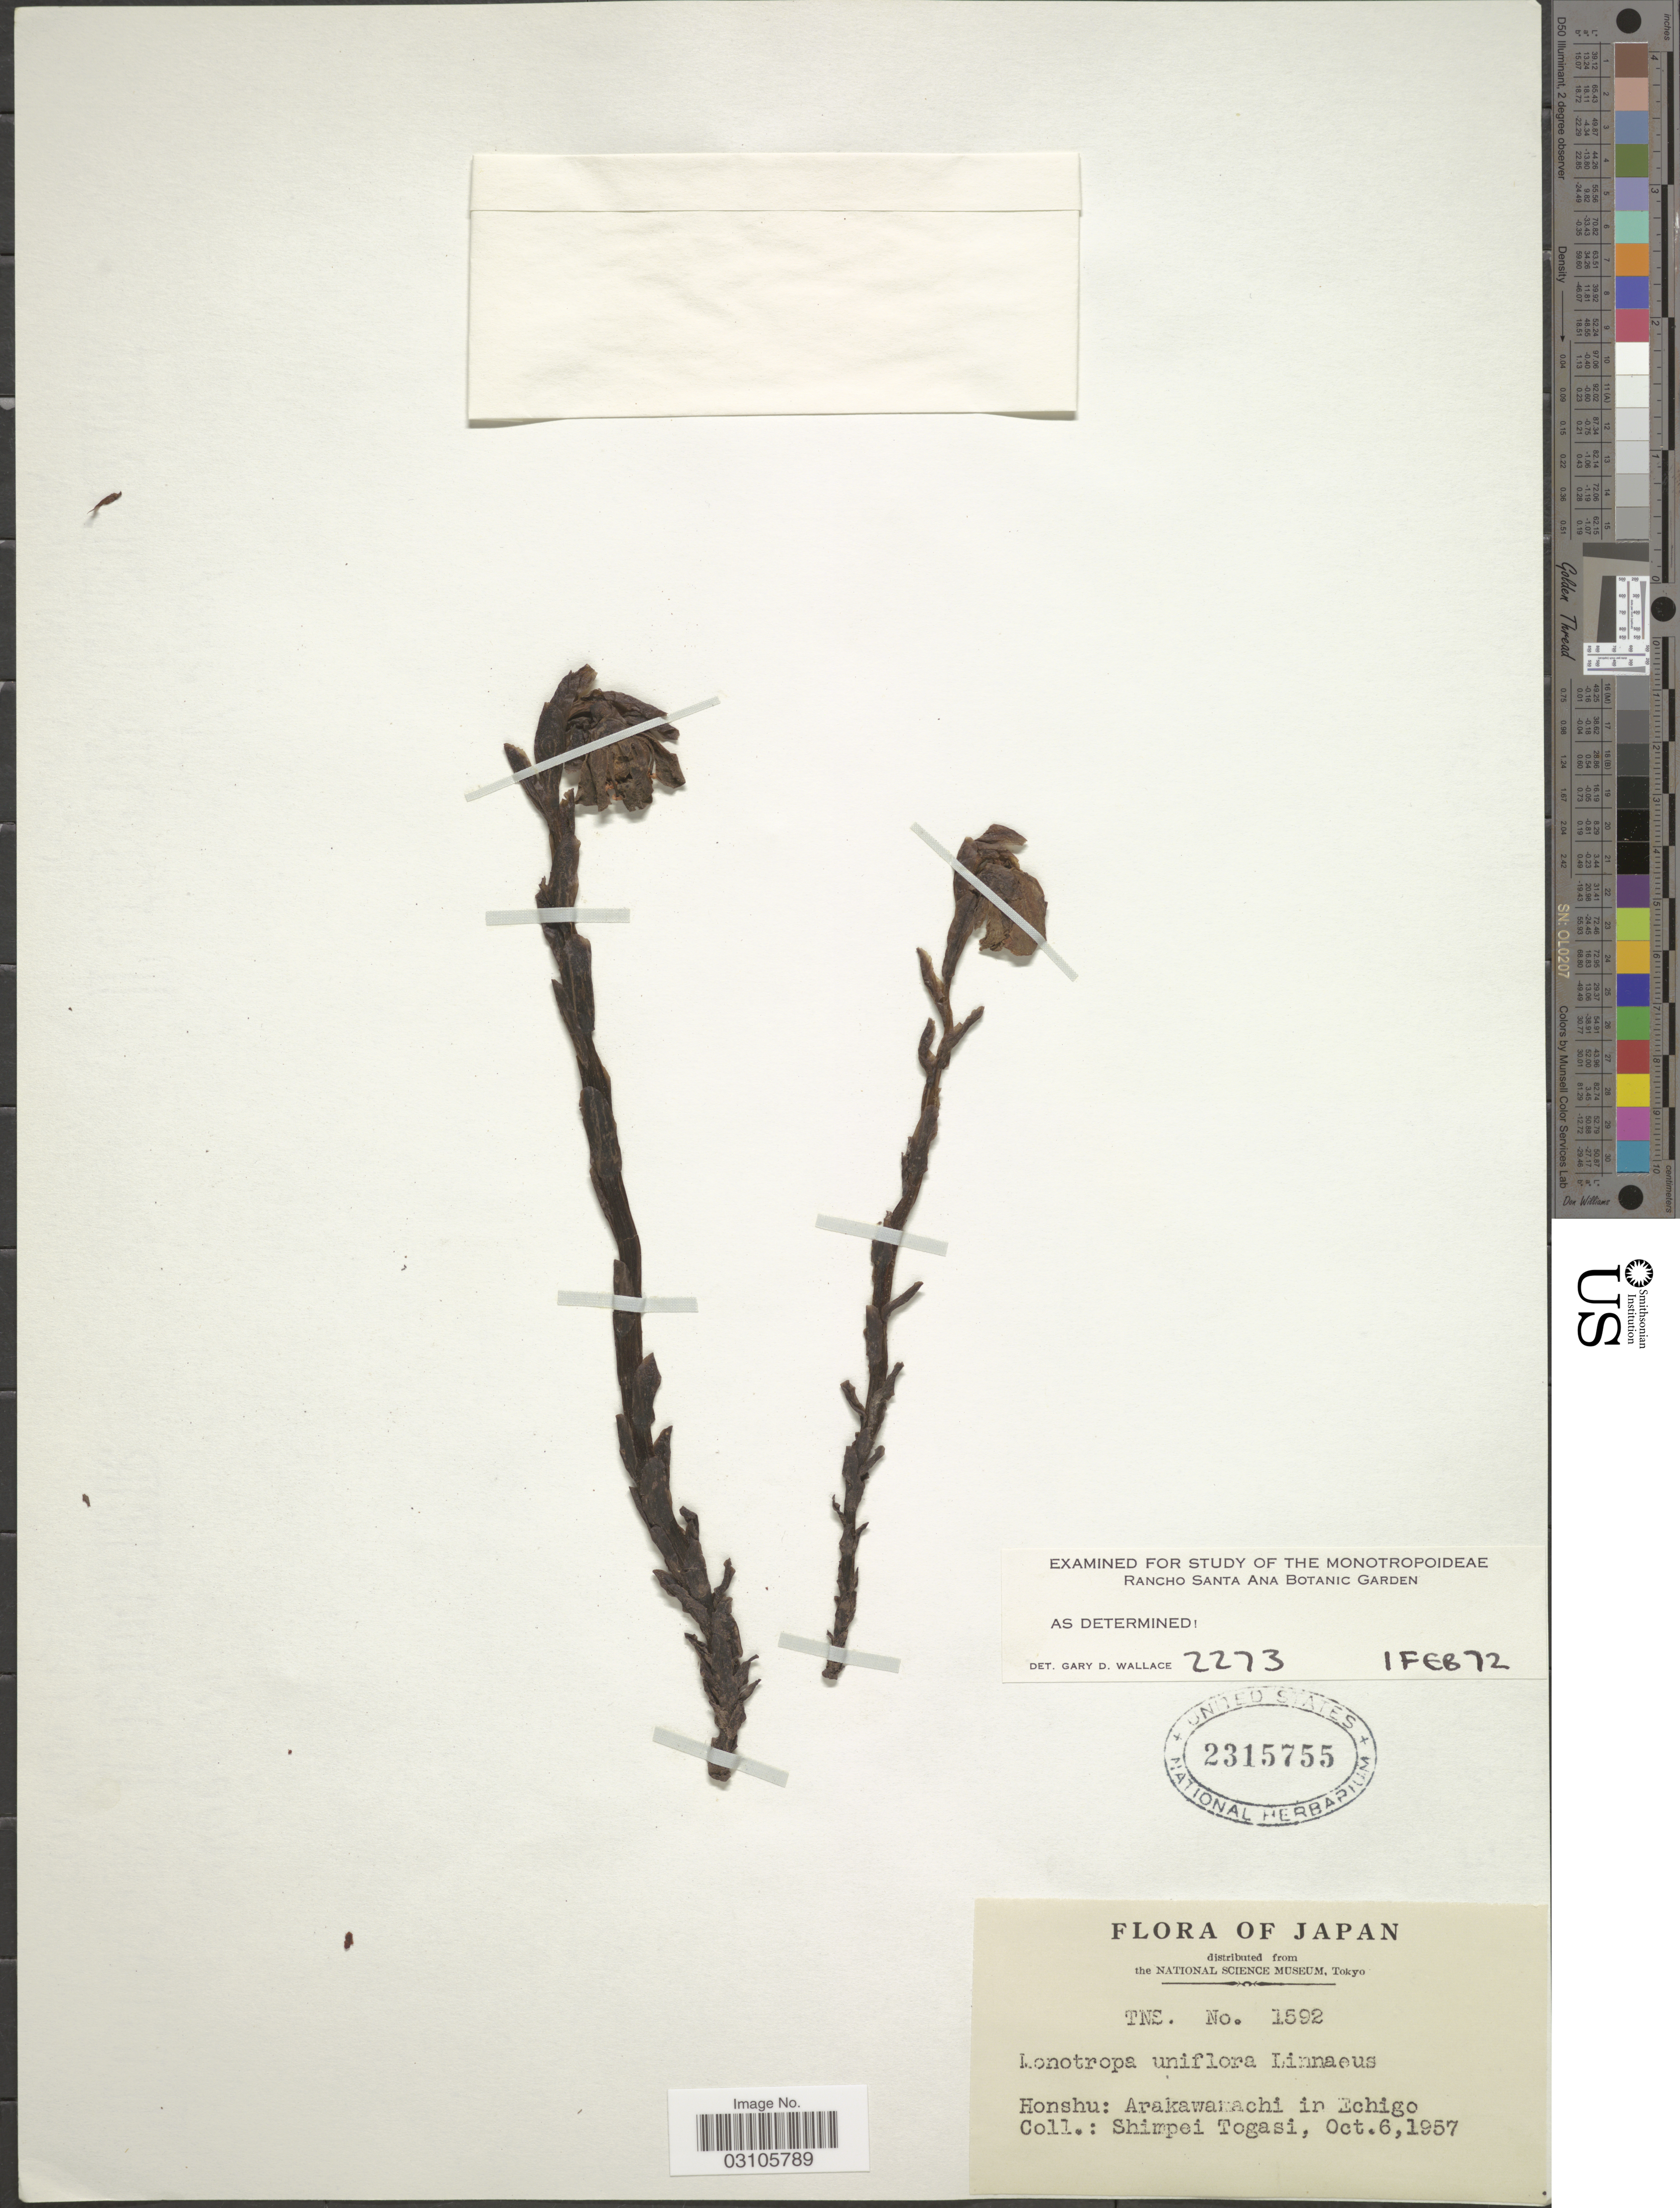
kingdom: Plantae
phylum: Tracheophyta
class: Magnoliopsida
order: Ericales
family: Ericaceae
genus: Monotropa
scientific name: Monotropa uniflora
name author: L.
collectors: S. Togasi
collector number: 1592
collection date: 1957-10-06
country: Japan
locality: Honshu: Arakawamachi in Echigo.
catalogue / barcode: US 2315755